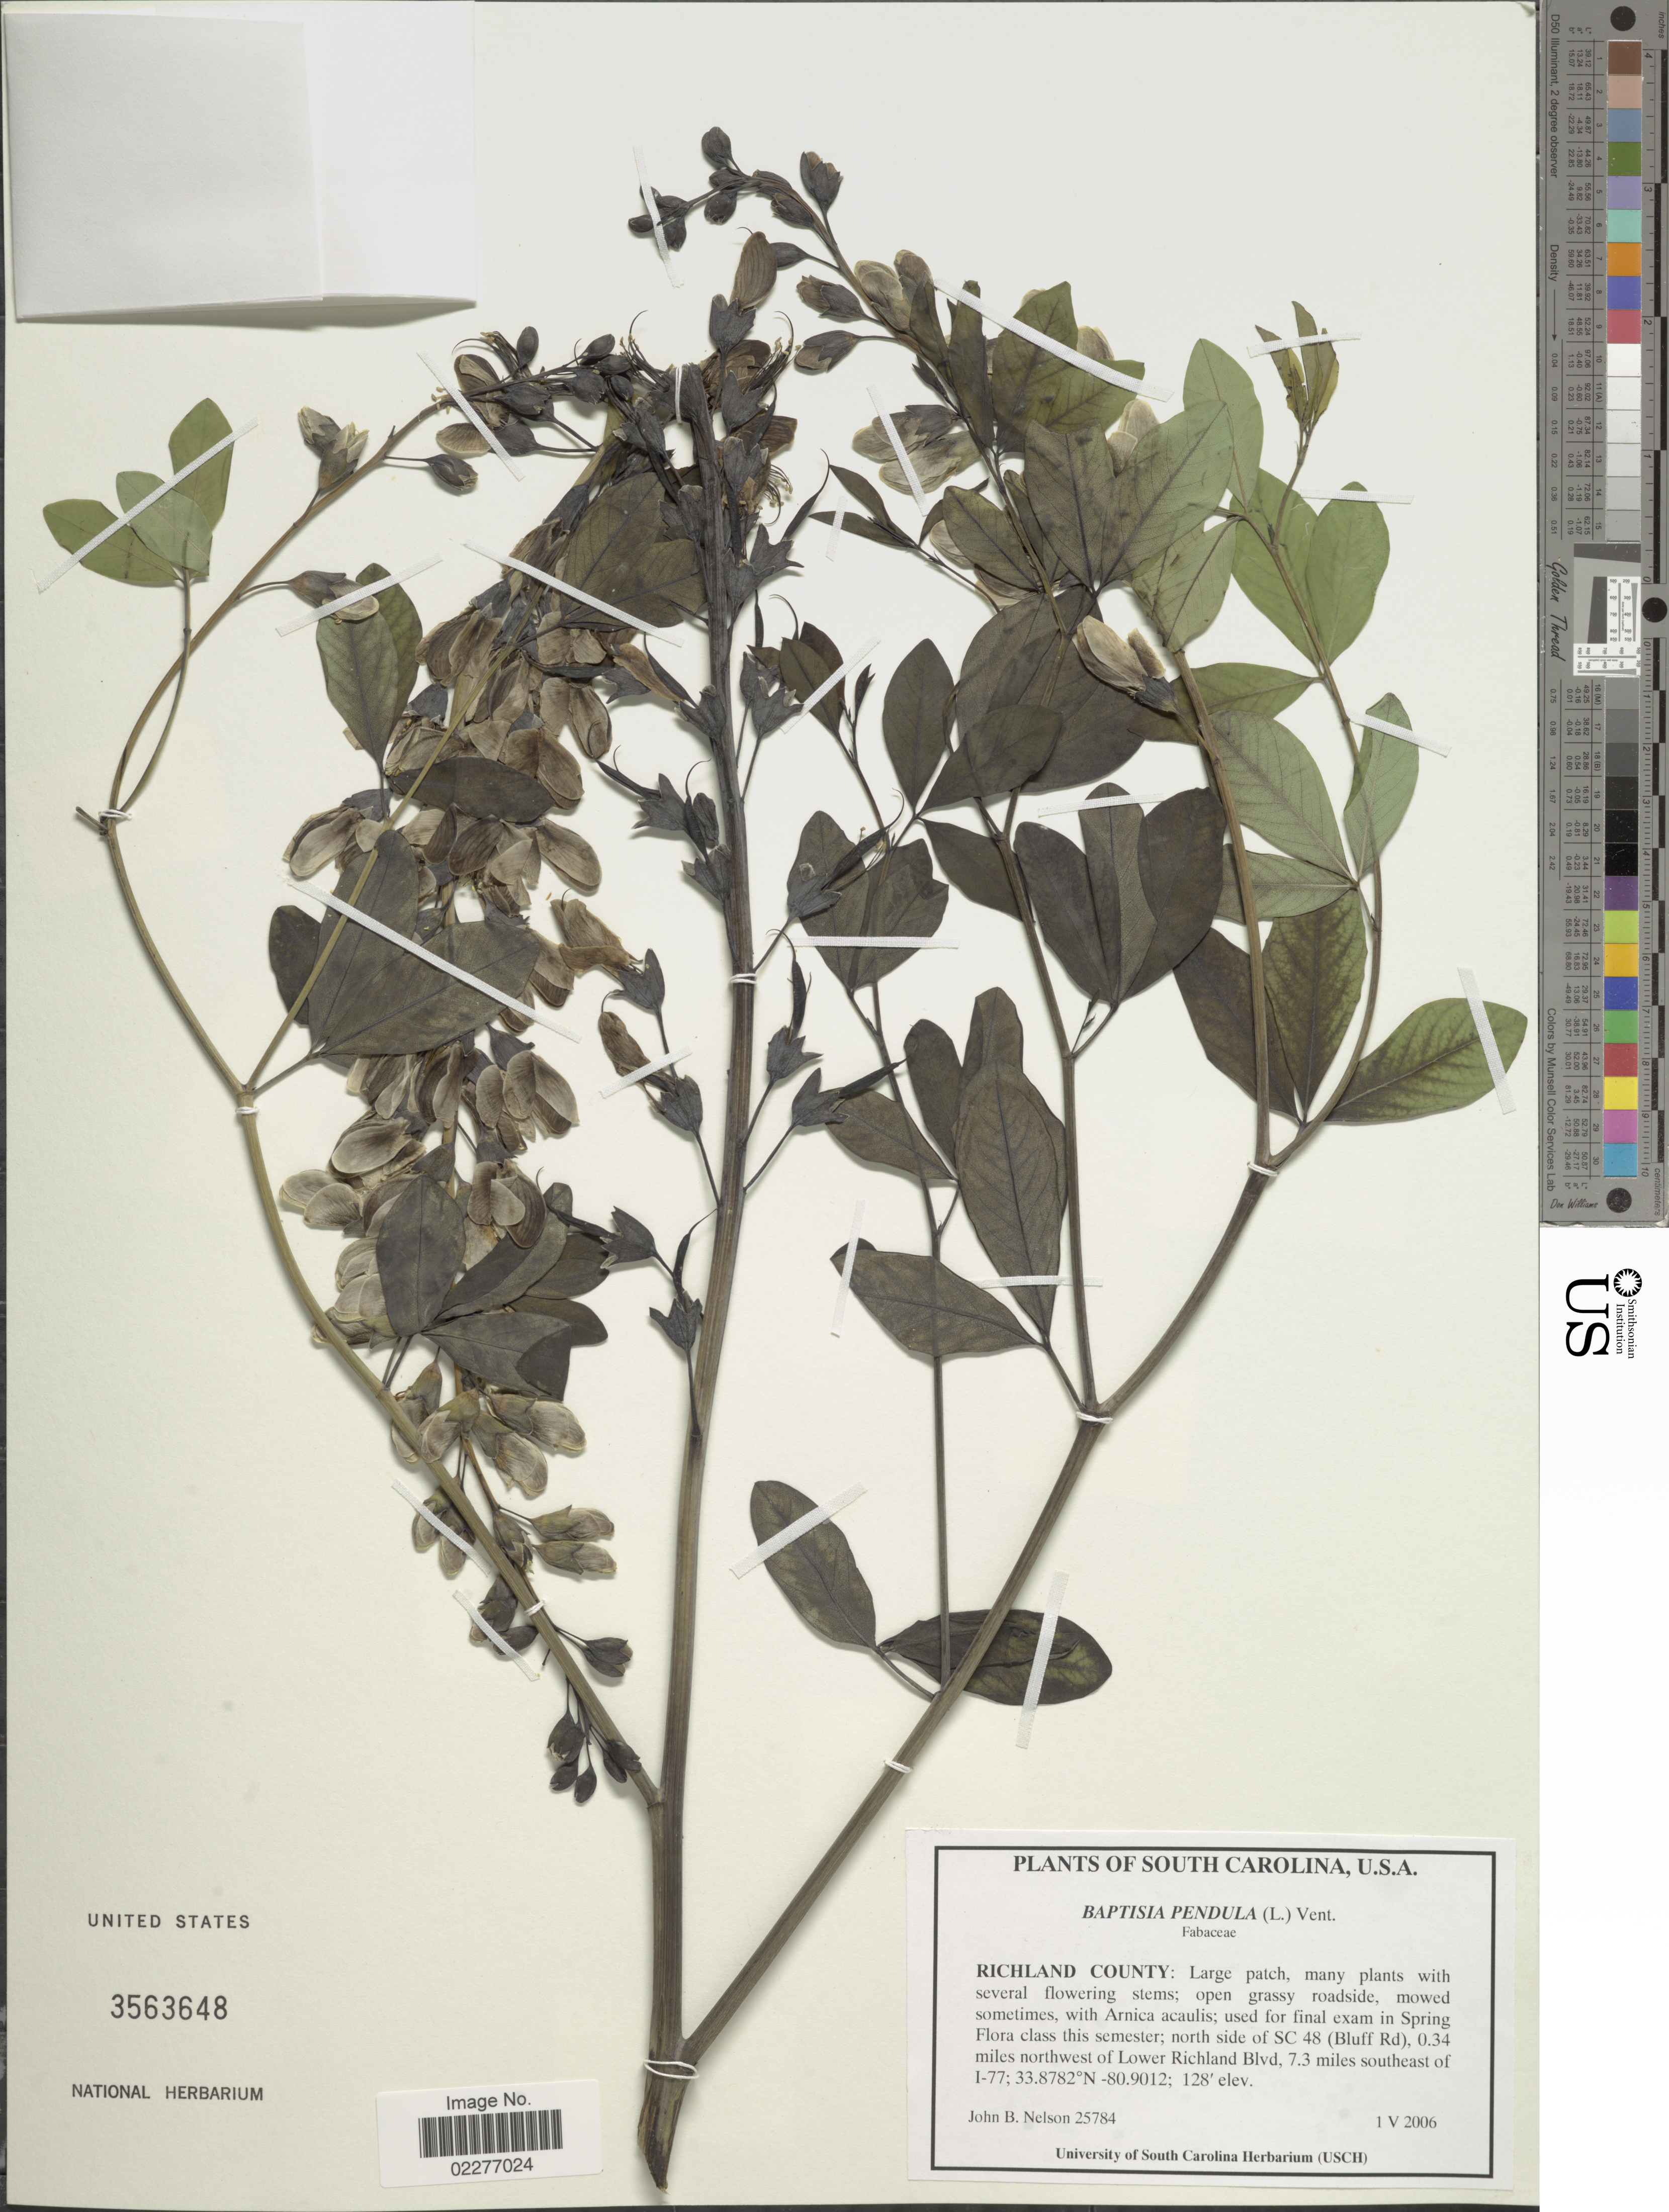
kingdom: Plantae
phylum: Tracheophyta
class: Magnoliopsida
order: Fabales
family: Fabaceae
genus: Baptisia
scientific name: Baptisia pendula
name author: Larisey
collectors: J. B. Nelson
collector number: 25784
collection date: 2006-05-01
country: United States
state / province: South Carolina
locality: Richland County: open grassy roadside; north side of SC 48 (Bluff Rd), 0.34 miles northwest of Lower Richland Blvd, 7.3 miles southeast of I-77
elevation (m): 39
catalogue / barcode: US 3563648